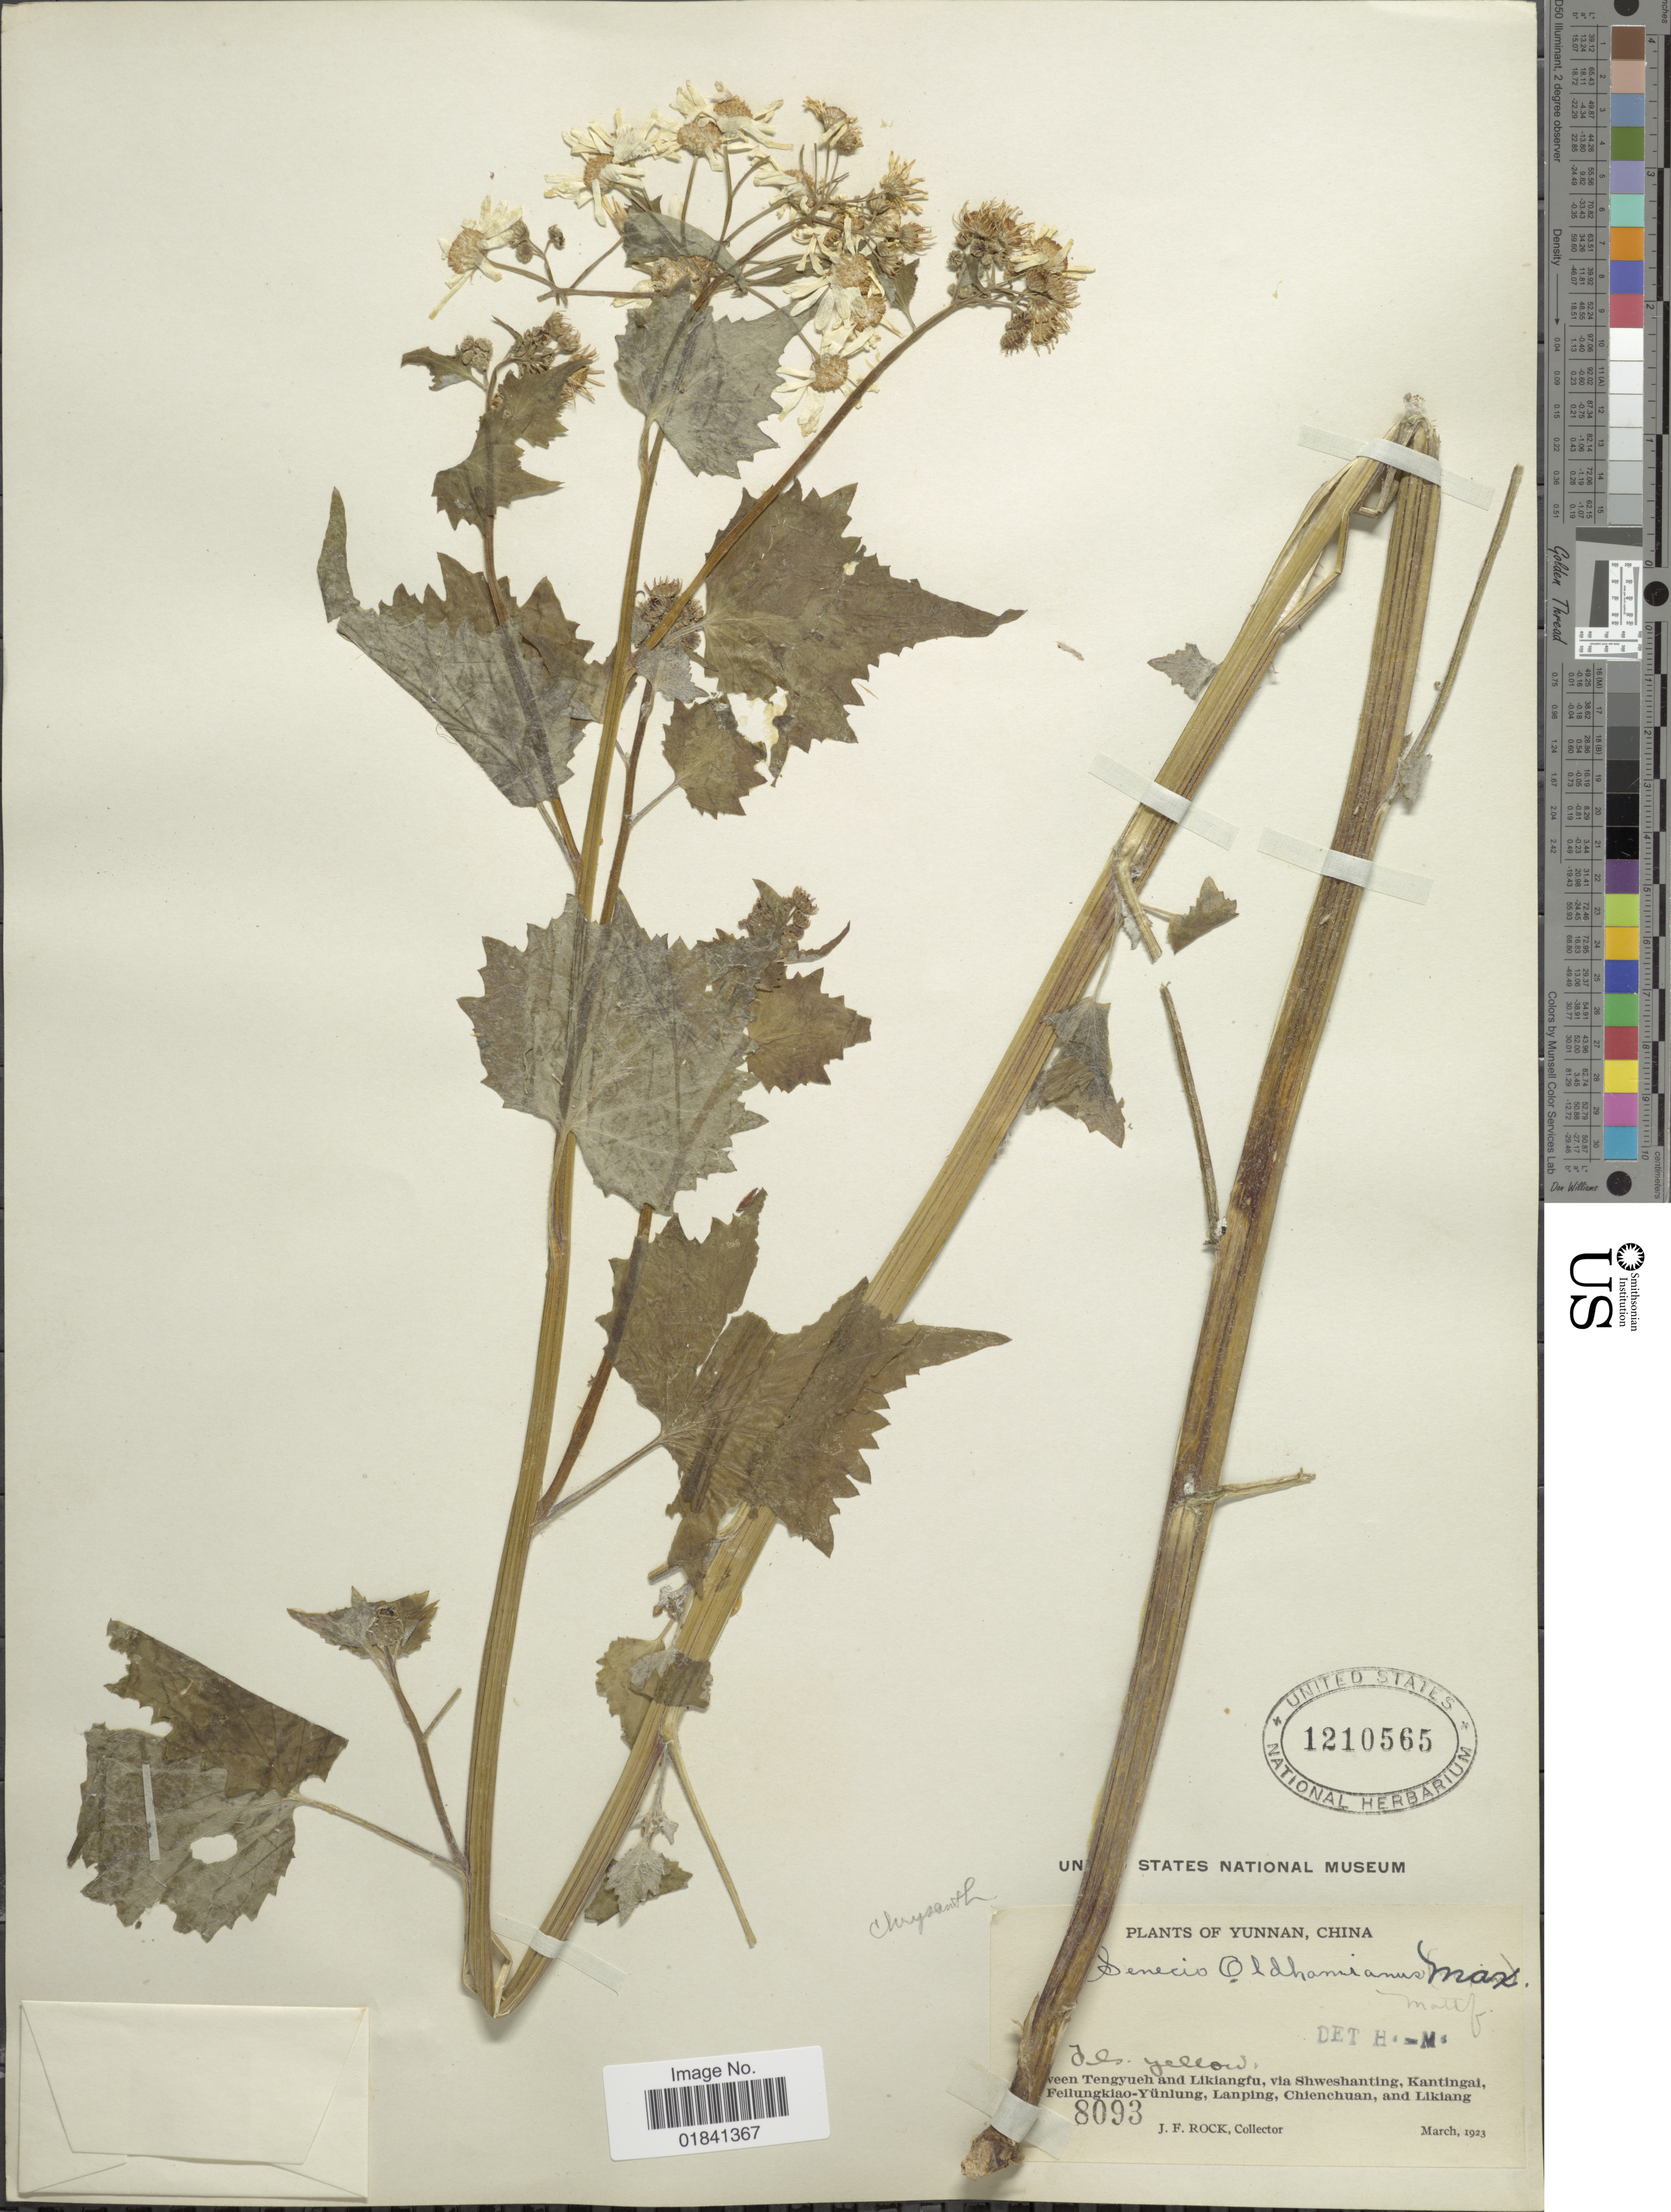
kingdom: Plantae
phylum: Tracheophyta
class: Magnoliopsida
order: Asterales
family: Asteraceae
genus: Senecio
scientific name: Senecio oldhamianus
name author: Maximowicz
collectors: J. Rock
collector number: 8093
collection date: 1923-03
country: China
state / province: Yunnan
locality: [illegible text]Ween Tengyueh and Likiangfu via Shweshanting, Kantingal, Feilungkiao-Yünlung, Lanping, Chienchuan, and Likiang[illegible text]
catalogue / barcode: US 1210565